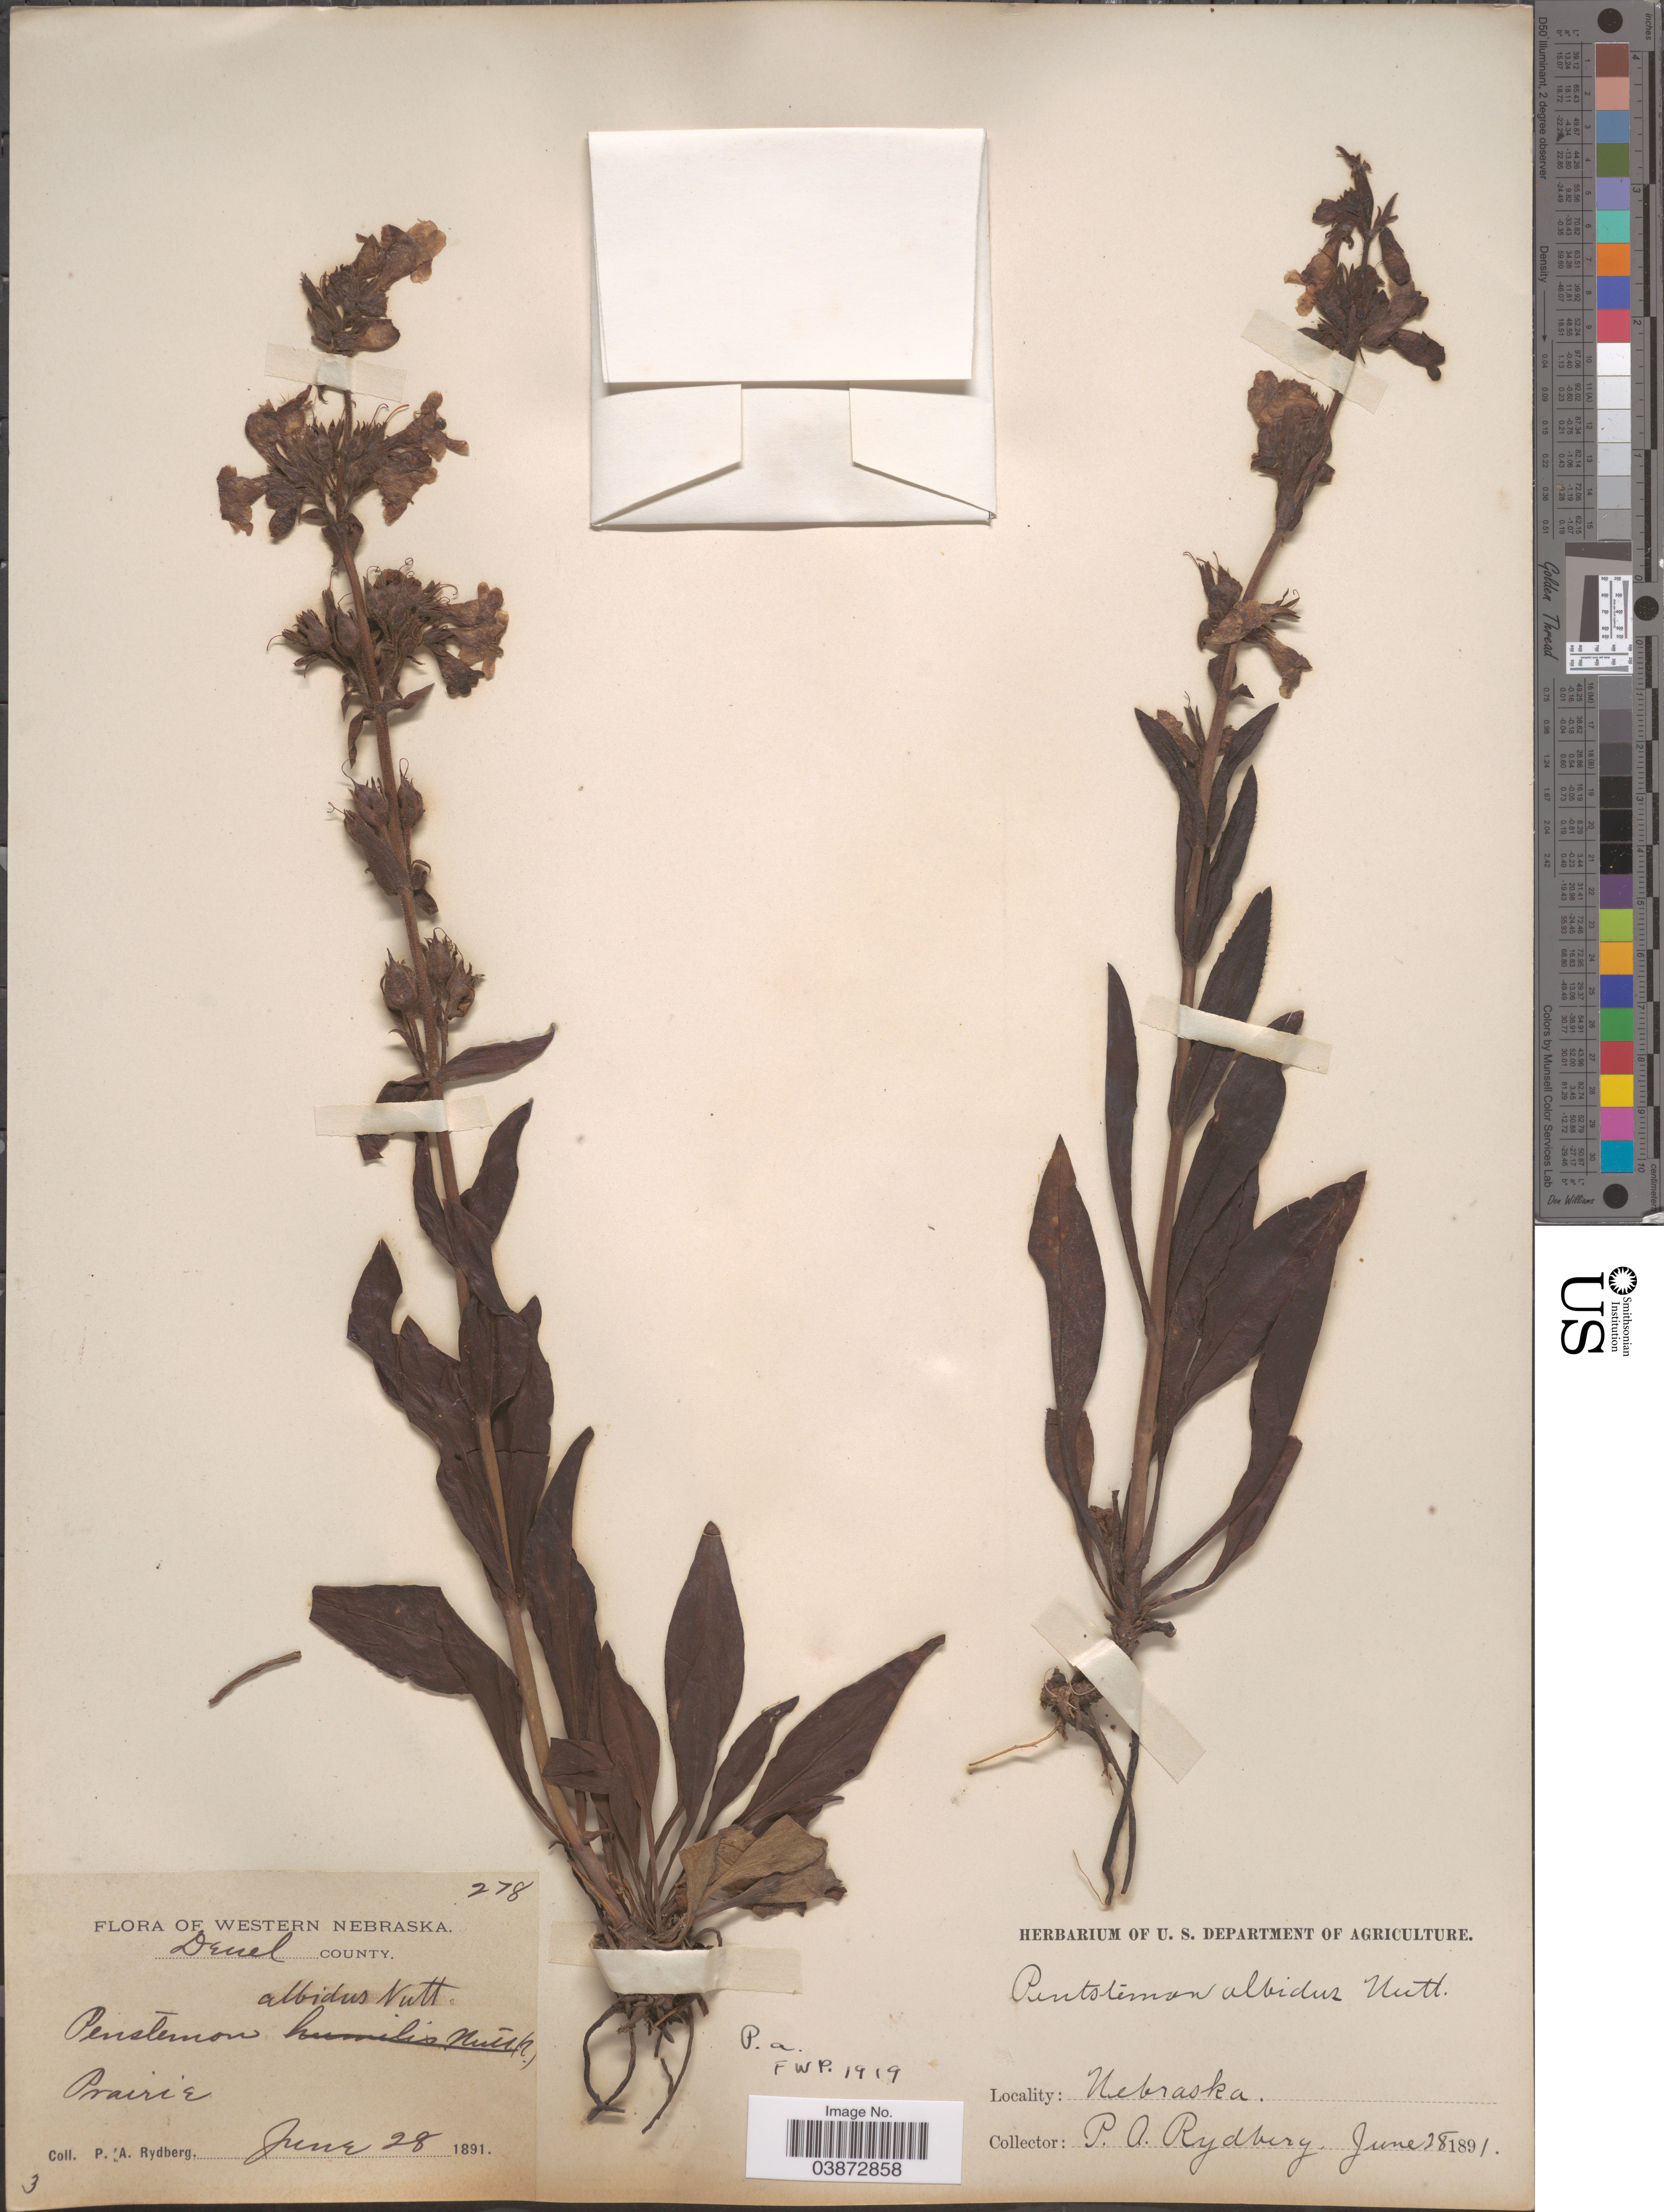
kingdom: Plantae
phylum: Tracheophyta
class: Magnoliopsida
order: Lamiales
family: Plantaginaceae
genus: Penstemon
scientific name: Penstemon albidus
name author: Nutt.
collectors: P. A. Rydberg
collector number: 278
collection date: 1891-06-28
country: United States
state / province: Nebraska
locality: Western Nebraska. Deuel County. Prairie.